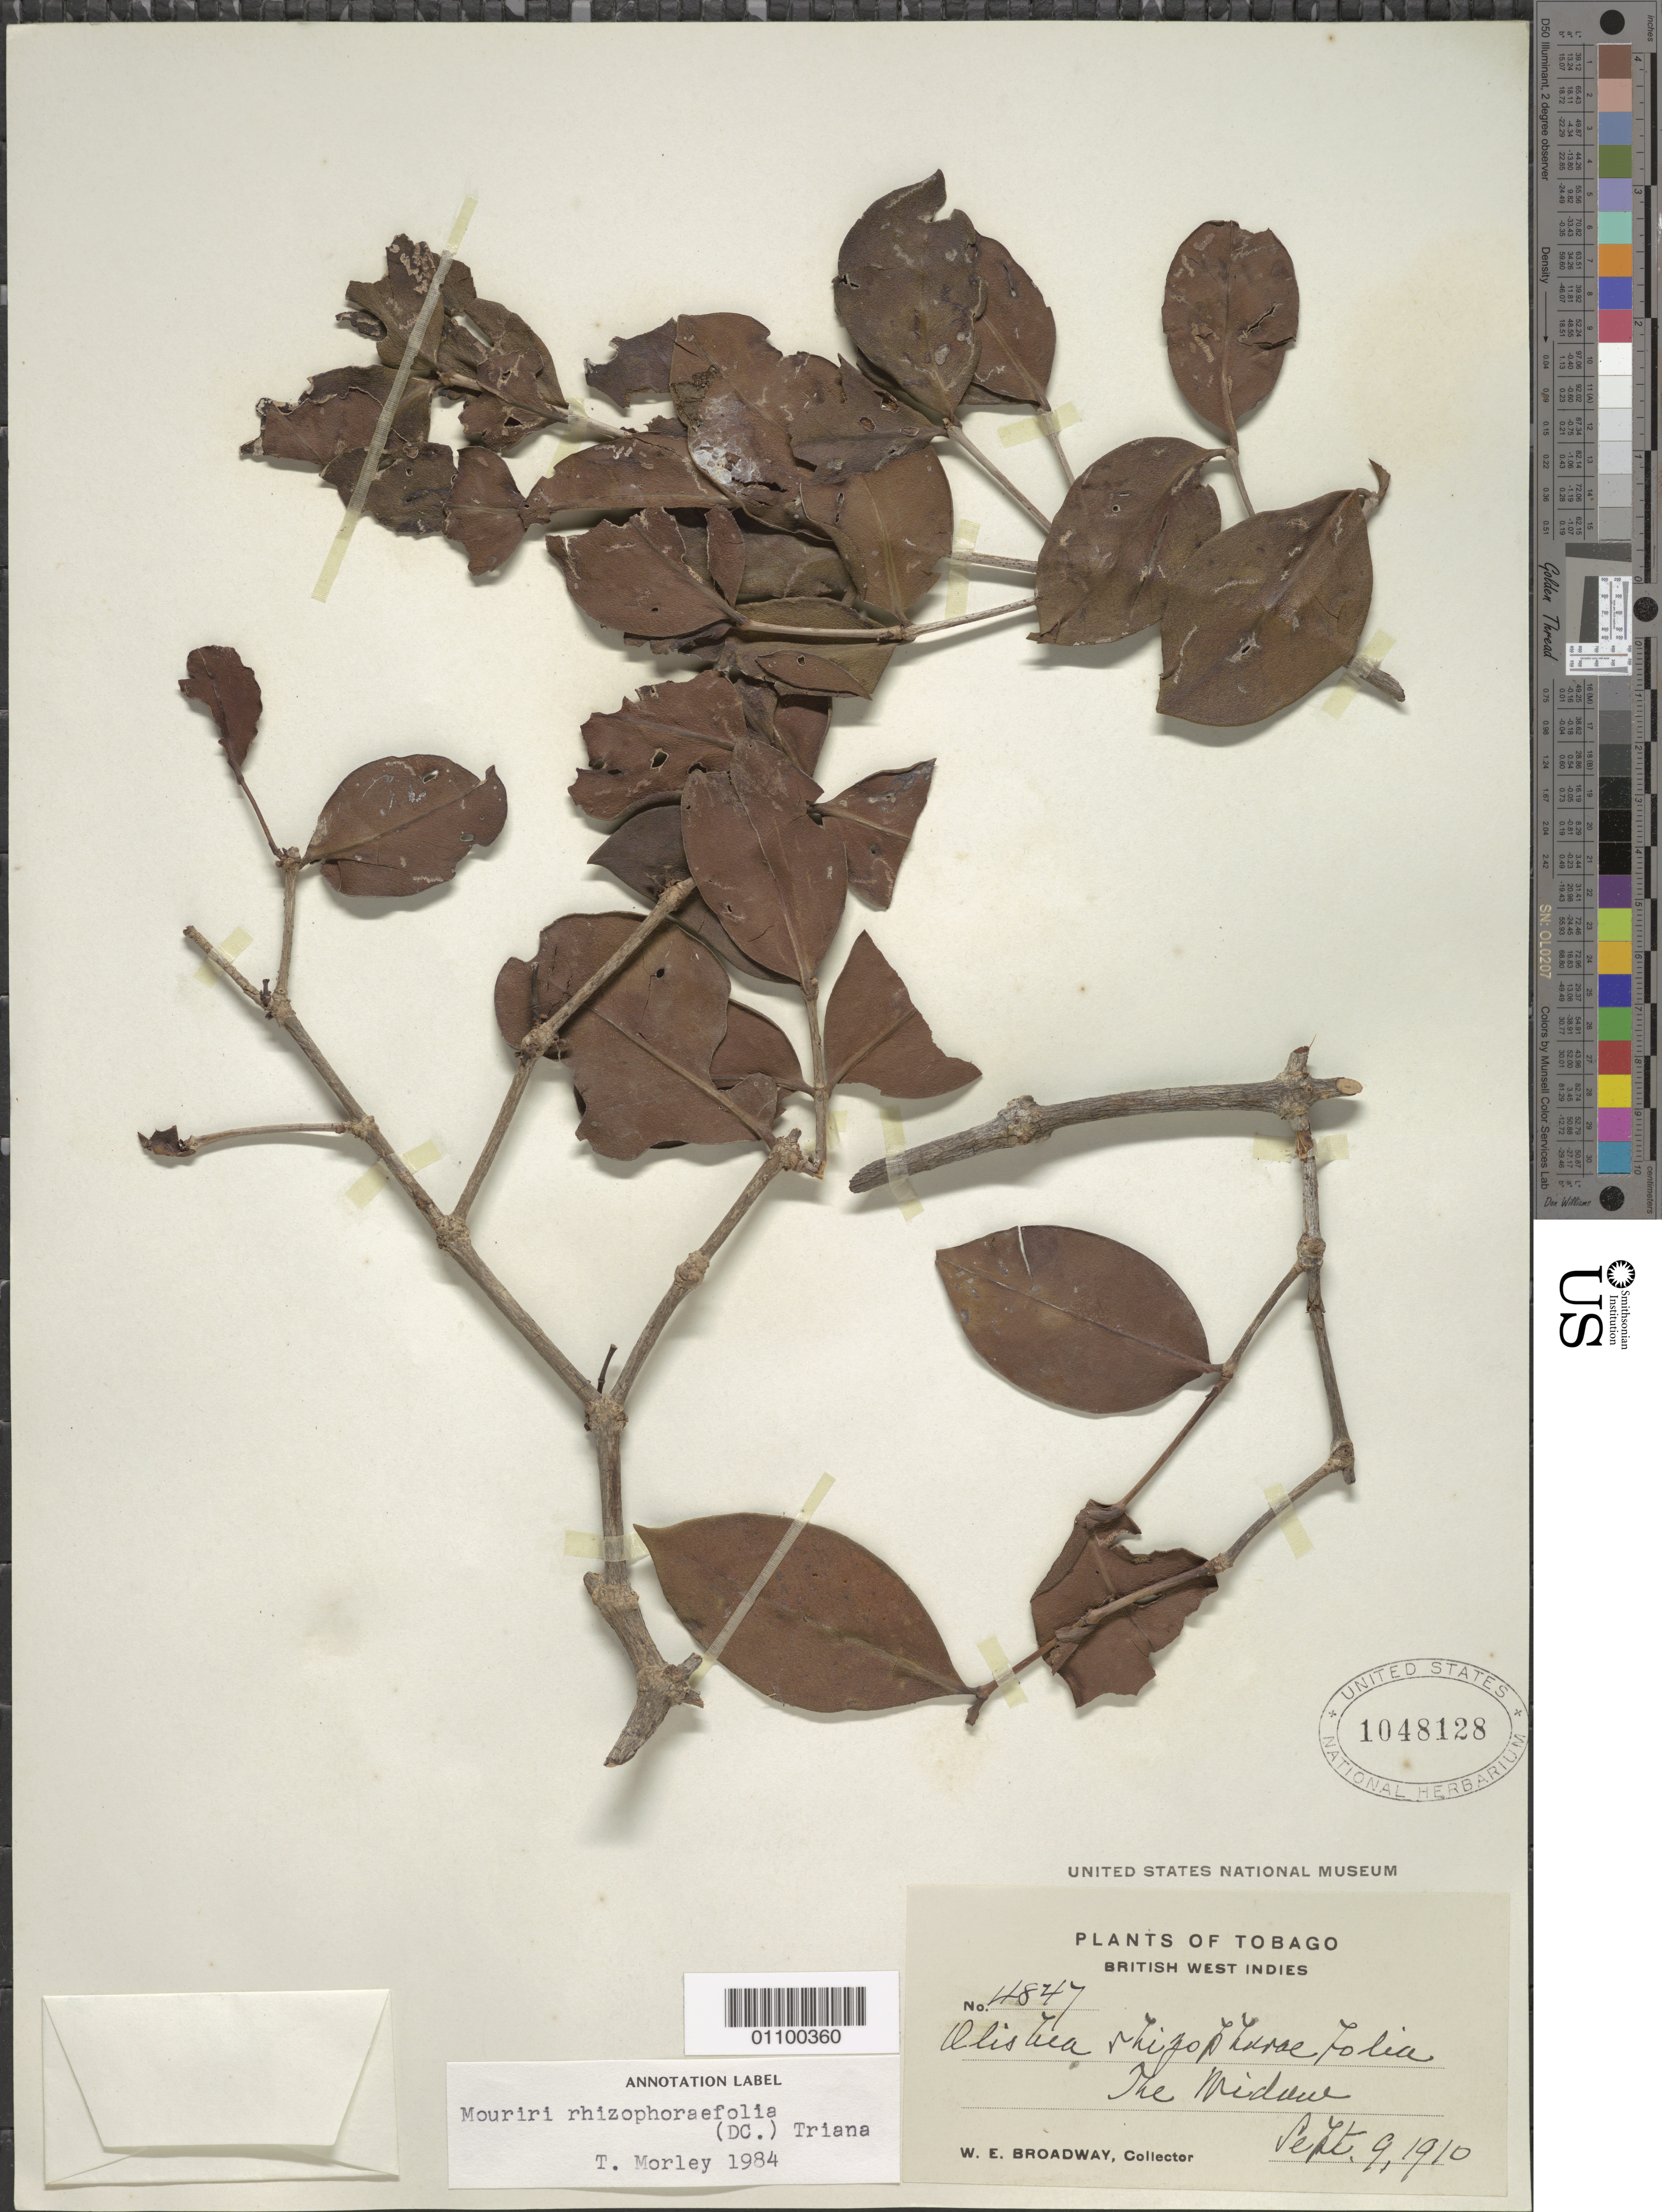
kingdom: Plantae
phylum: Tracheophyta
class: Magnoliopsida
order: Myrtales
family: Melastomataceae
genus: Mouriri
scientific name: Mouriri rhizophorifolia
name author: (DC.) Triana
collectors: W. E. Broadway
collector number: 4847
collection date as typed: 09 Sep 1910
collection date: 1910-09-09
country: Trinidad and Tobago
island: Tobago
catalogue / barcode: US 1048128